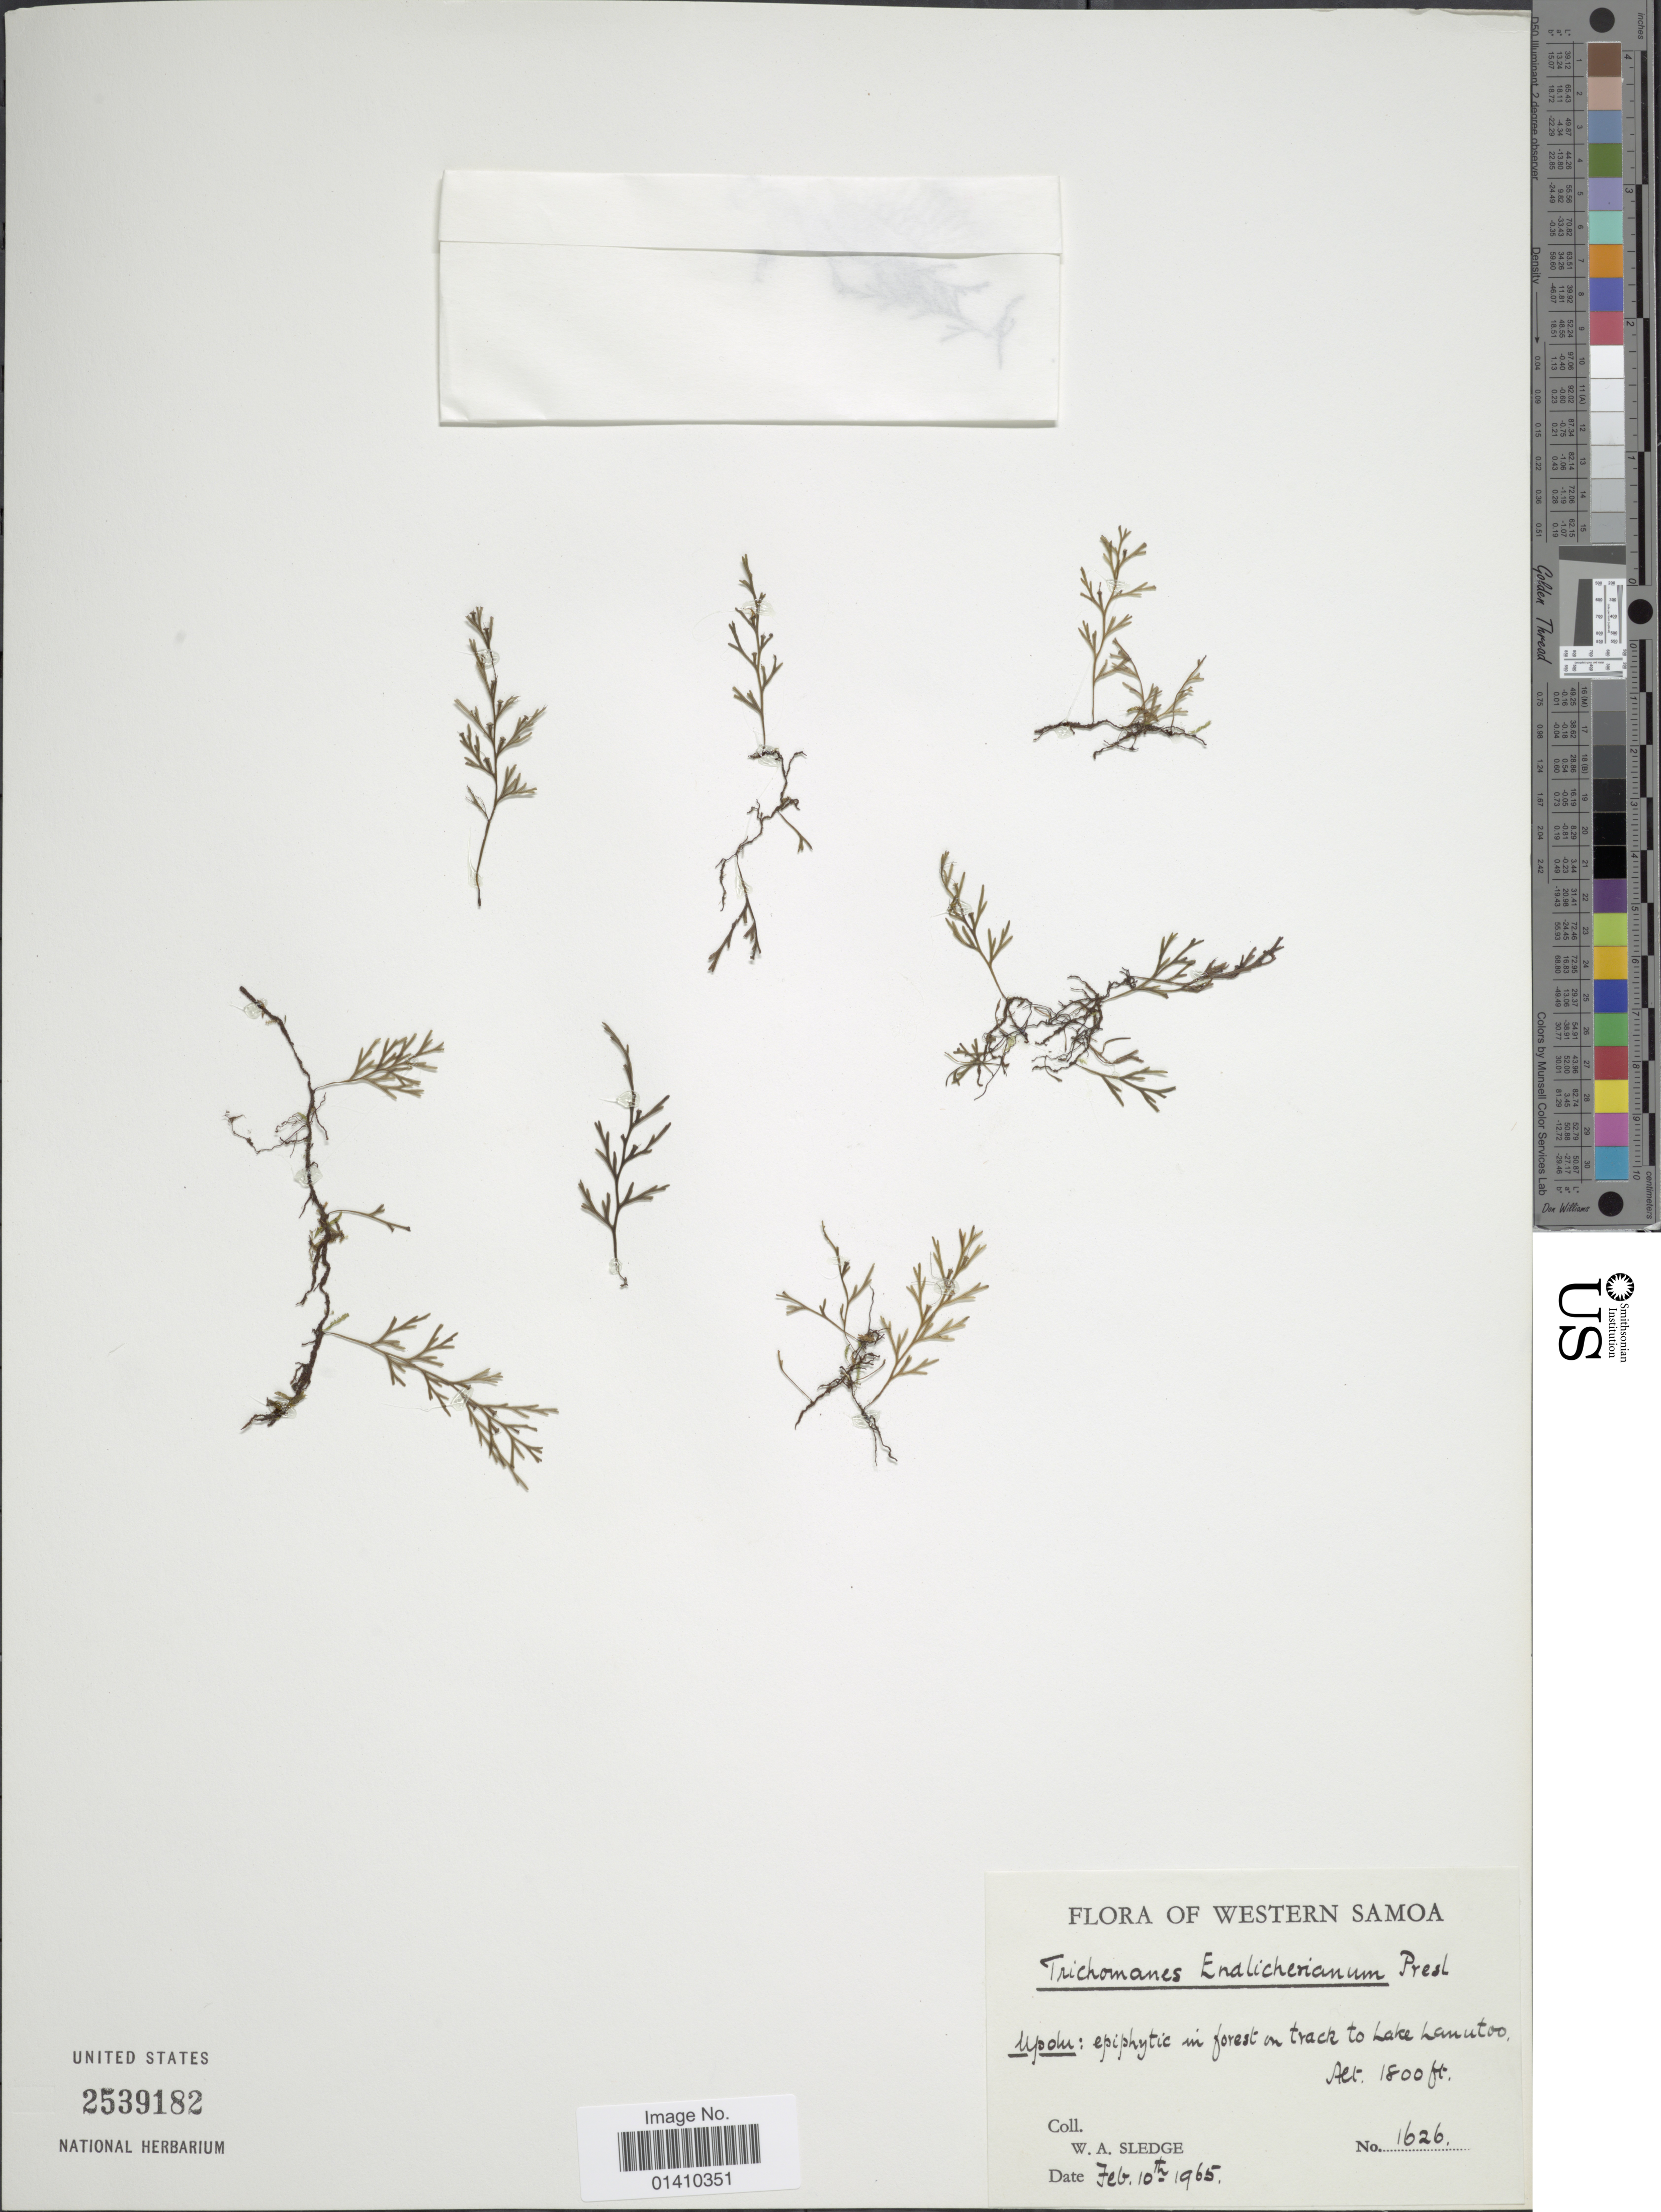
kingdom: Plantae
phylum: Tracheophyta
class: Polypodiopsida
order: Hymenophyllales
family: Hymenophyllaceae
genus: Polyphlebium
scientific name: Polyphlebium endlicherianum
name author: (C. Presl) Ebihara & K. Iwats.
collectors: W. A. Sledge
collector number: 1626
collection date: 1965-02-10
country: Samoa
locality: Upolu: Epiphytie im forest on track to Lake Lanutoo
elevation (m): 549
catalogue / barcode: US 2539182